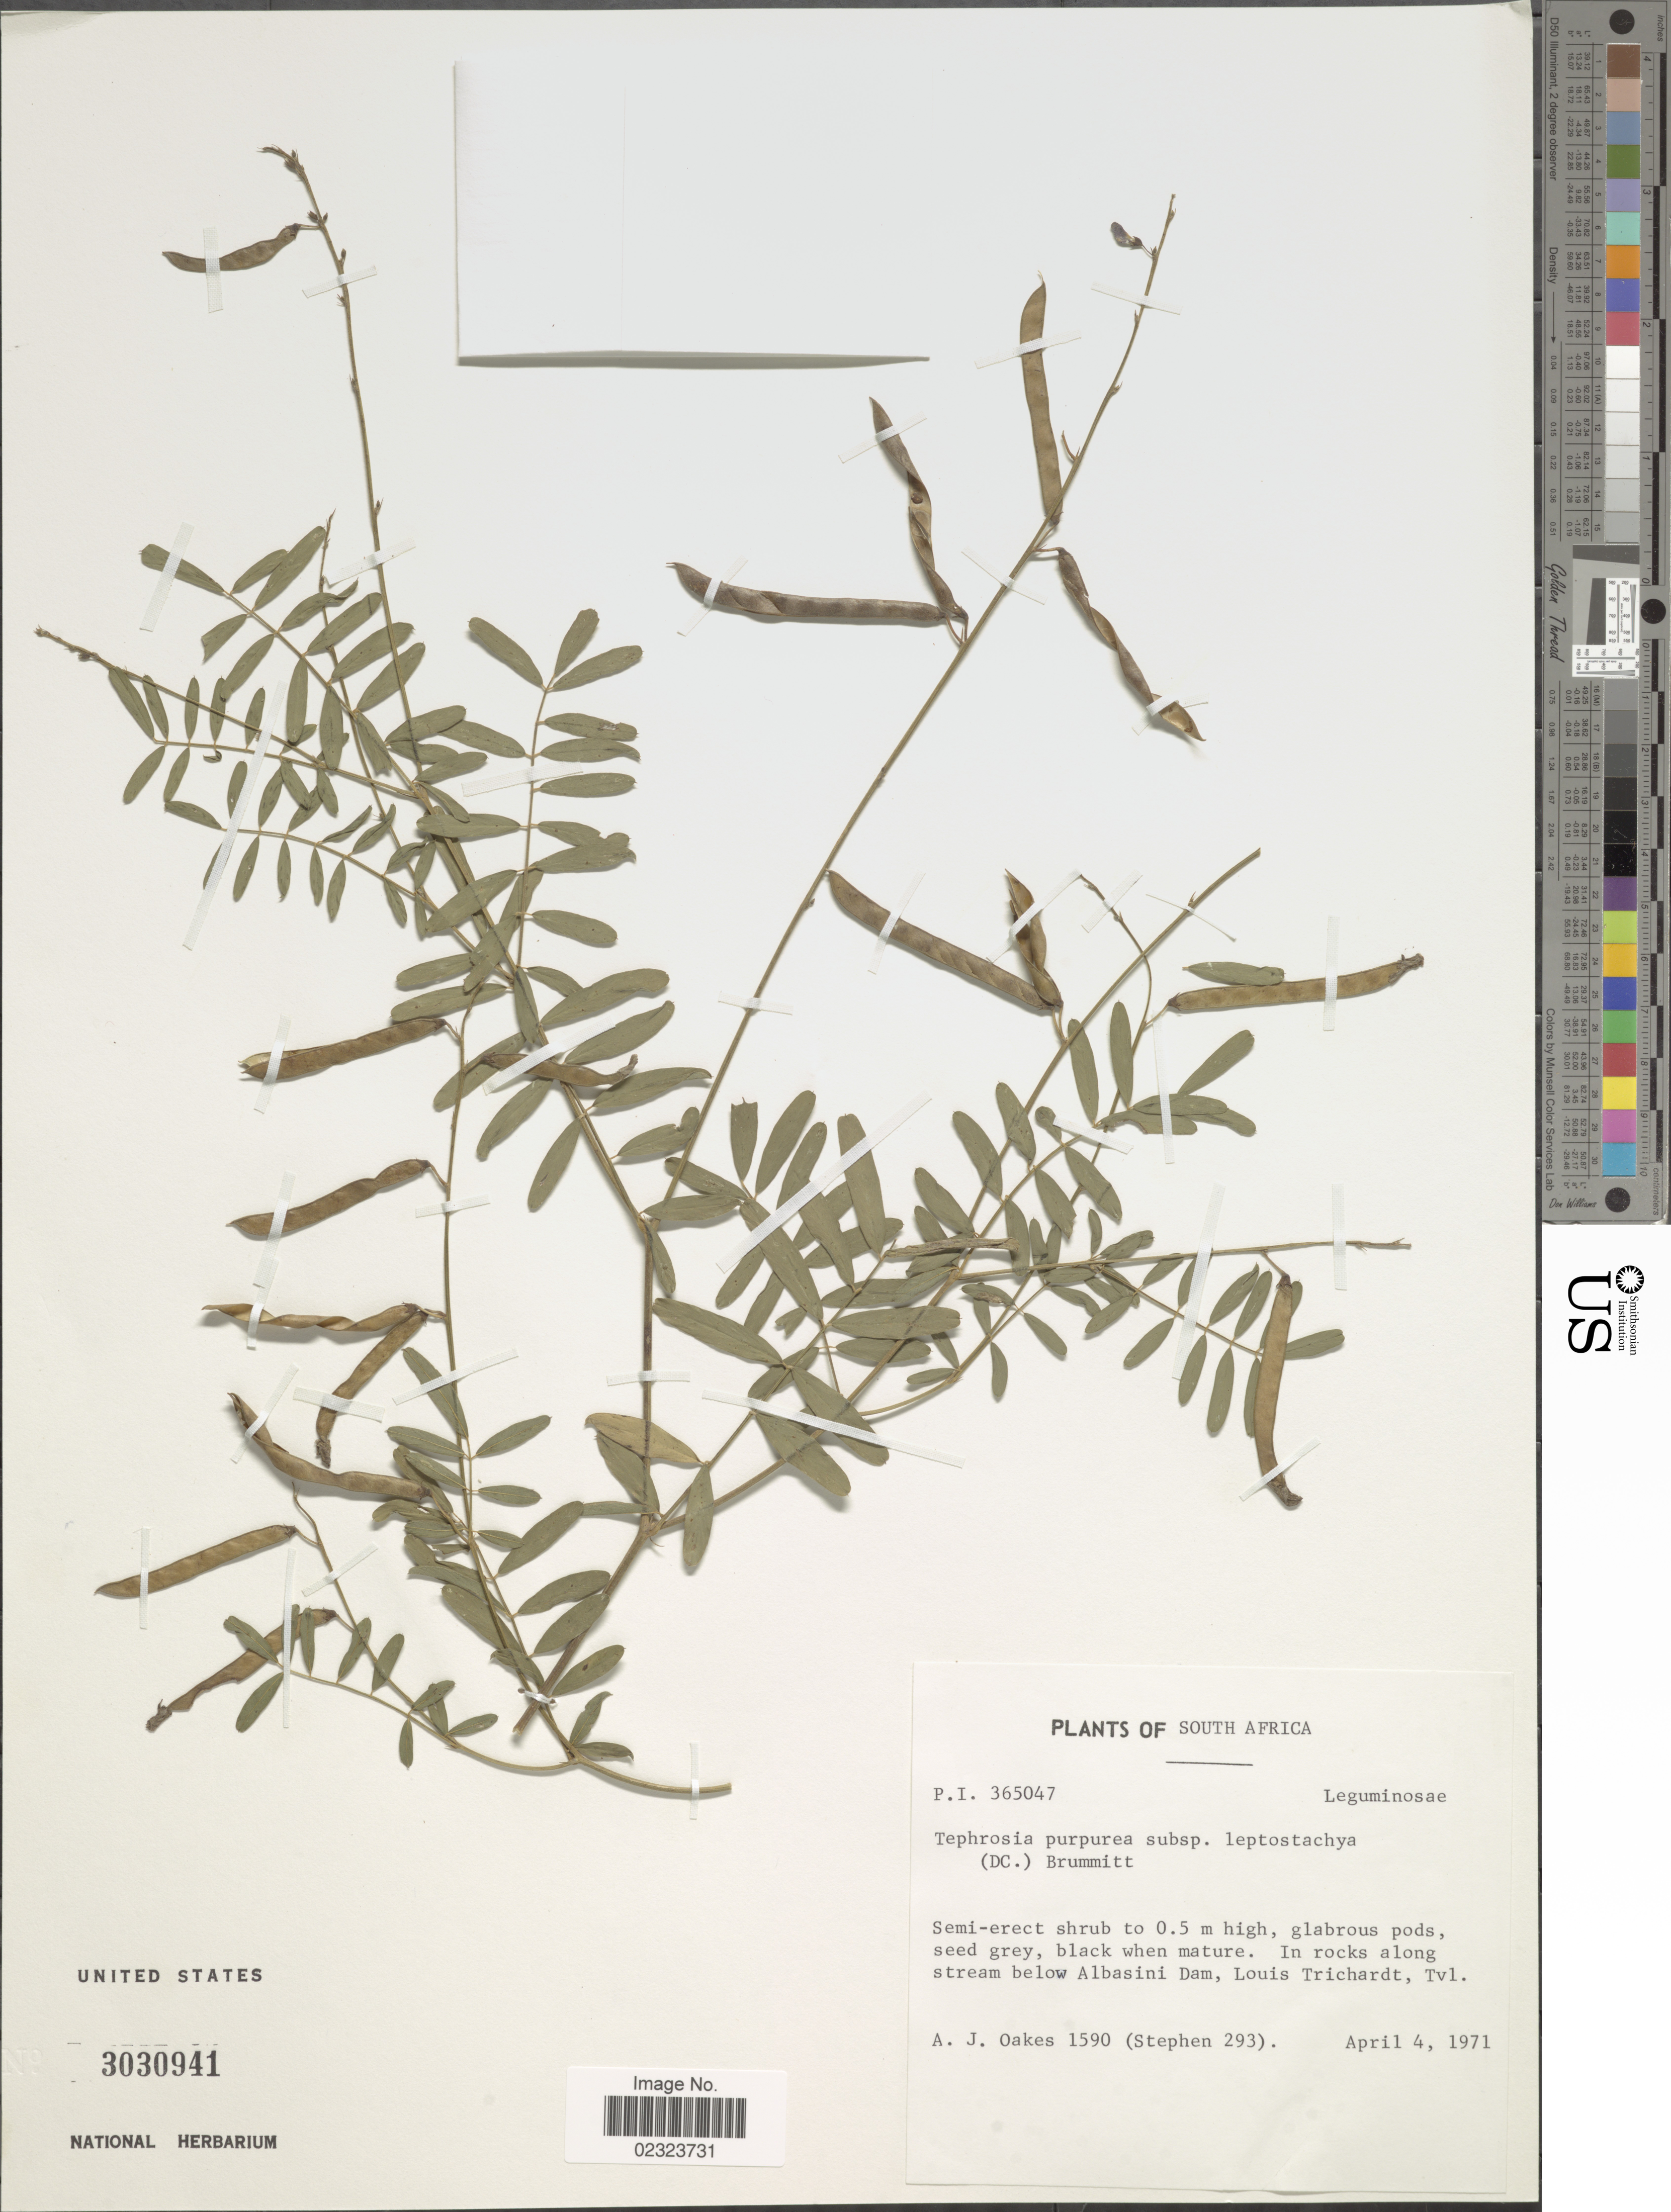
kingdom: Plantae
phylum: Tracheophyta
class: Magnoliopsida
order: Fabales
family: Fabaceae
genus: Tephrosia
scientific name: Tephrosia purpurea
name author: (L.) Pers.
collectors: A. Oakes & Stephen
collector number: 1590/293?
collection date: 1971-04-04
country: South Africa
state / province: Limpopo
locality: In rocks along stream below Albasini Dam, Louis Trichardt, Tvl.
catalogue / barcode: US 3030941